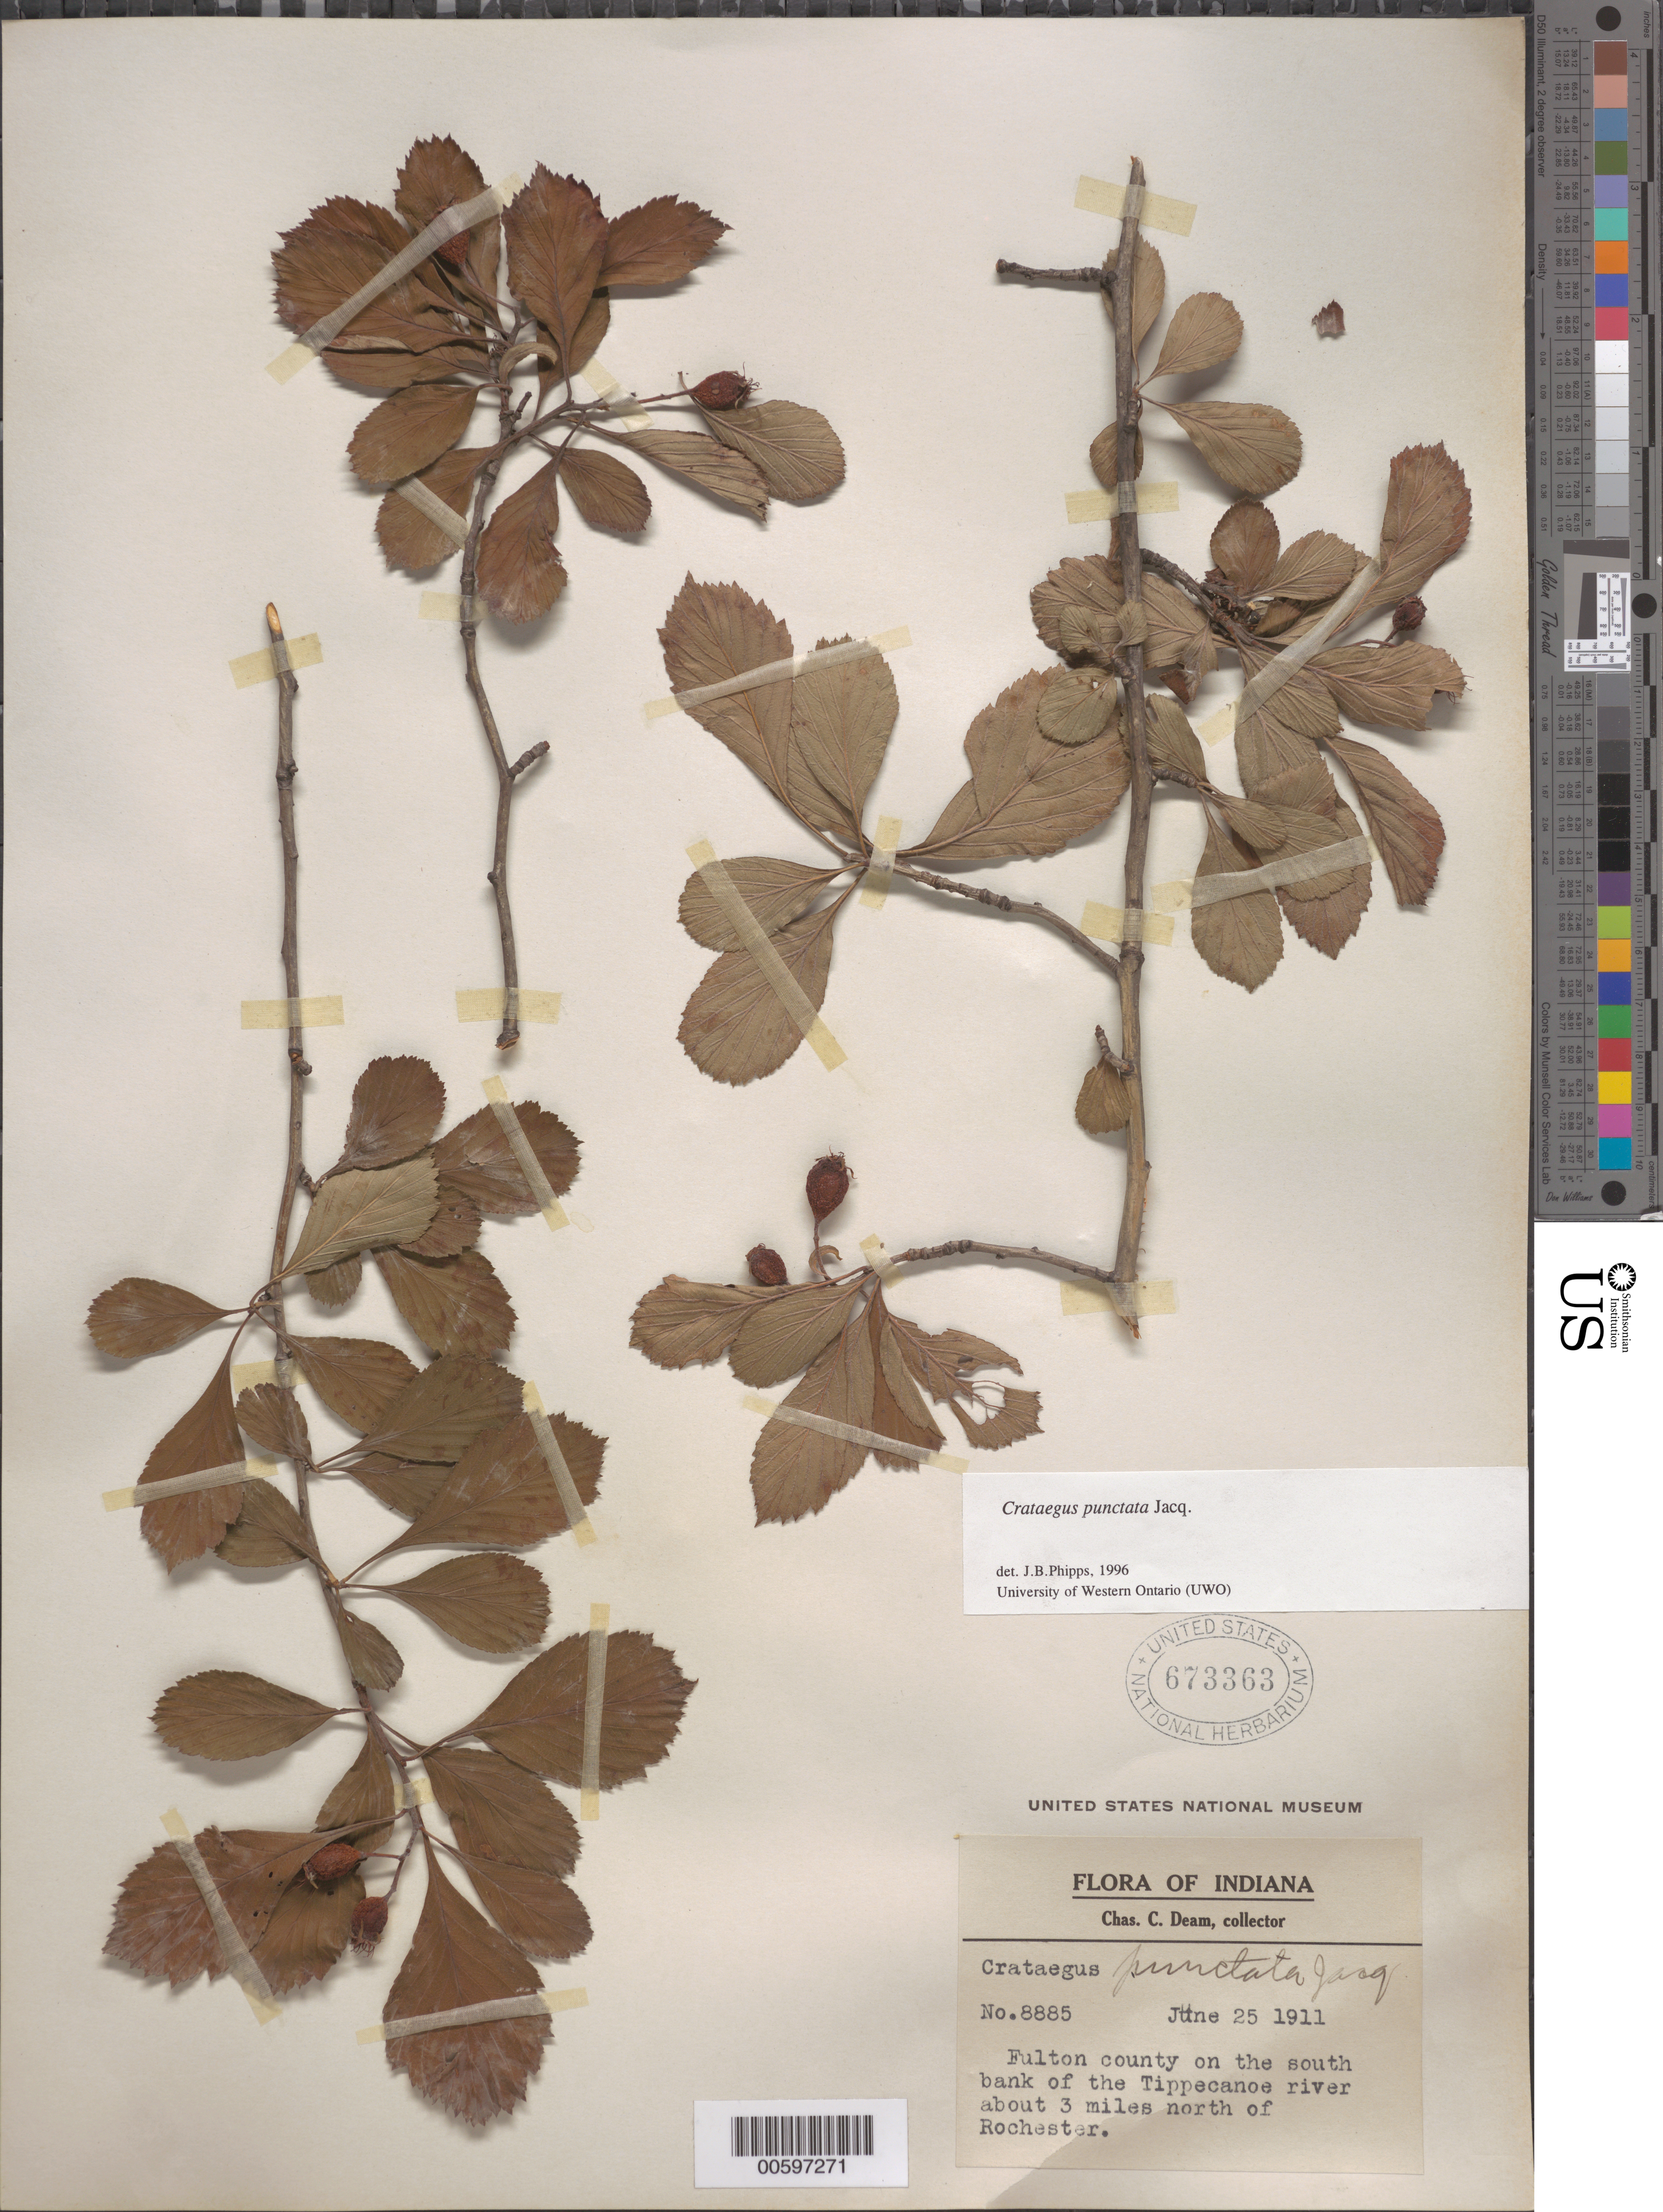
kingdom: Plantae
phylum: Tracheophyta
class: Magnoliopsida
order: Rosales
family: Rosaceae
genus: Crataegus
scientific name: Crataegus punctata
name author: Jacq.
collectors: C. C. Deam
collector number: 8885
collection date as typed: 25 Jun 1911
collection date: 1911-06-25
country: United States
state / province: Indiana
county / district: Fulton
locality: S bank of the Tippecanoe River about 3 mi. N of Rochester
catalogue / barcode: US 673363